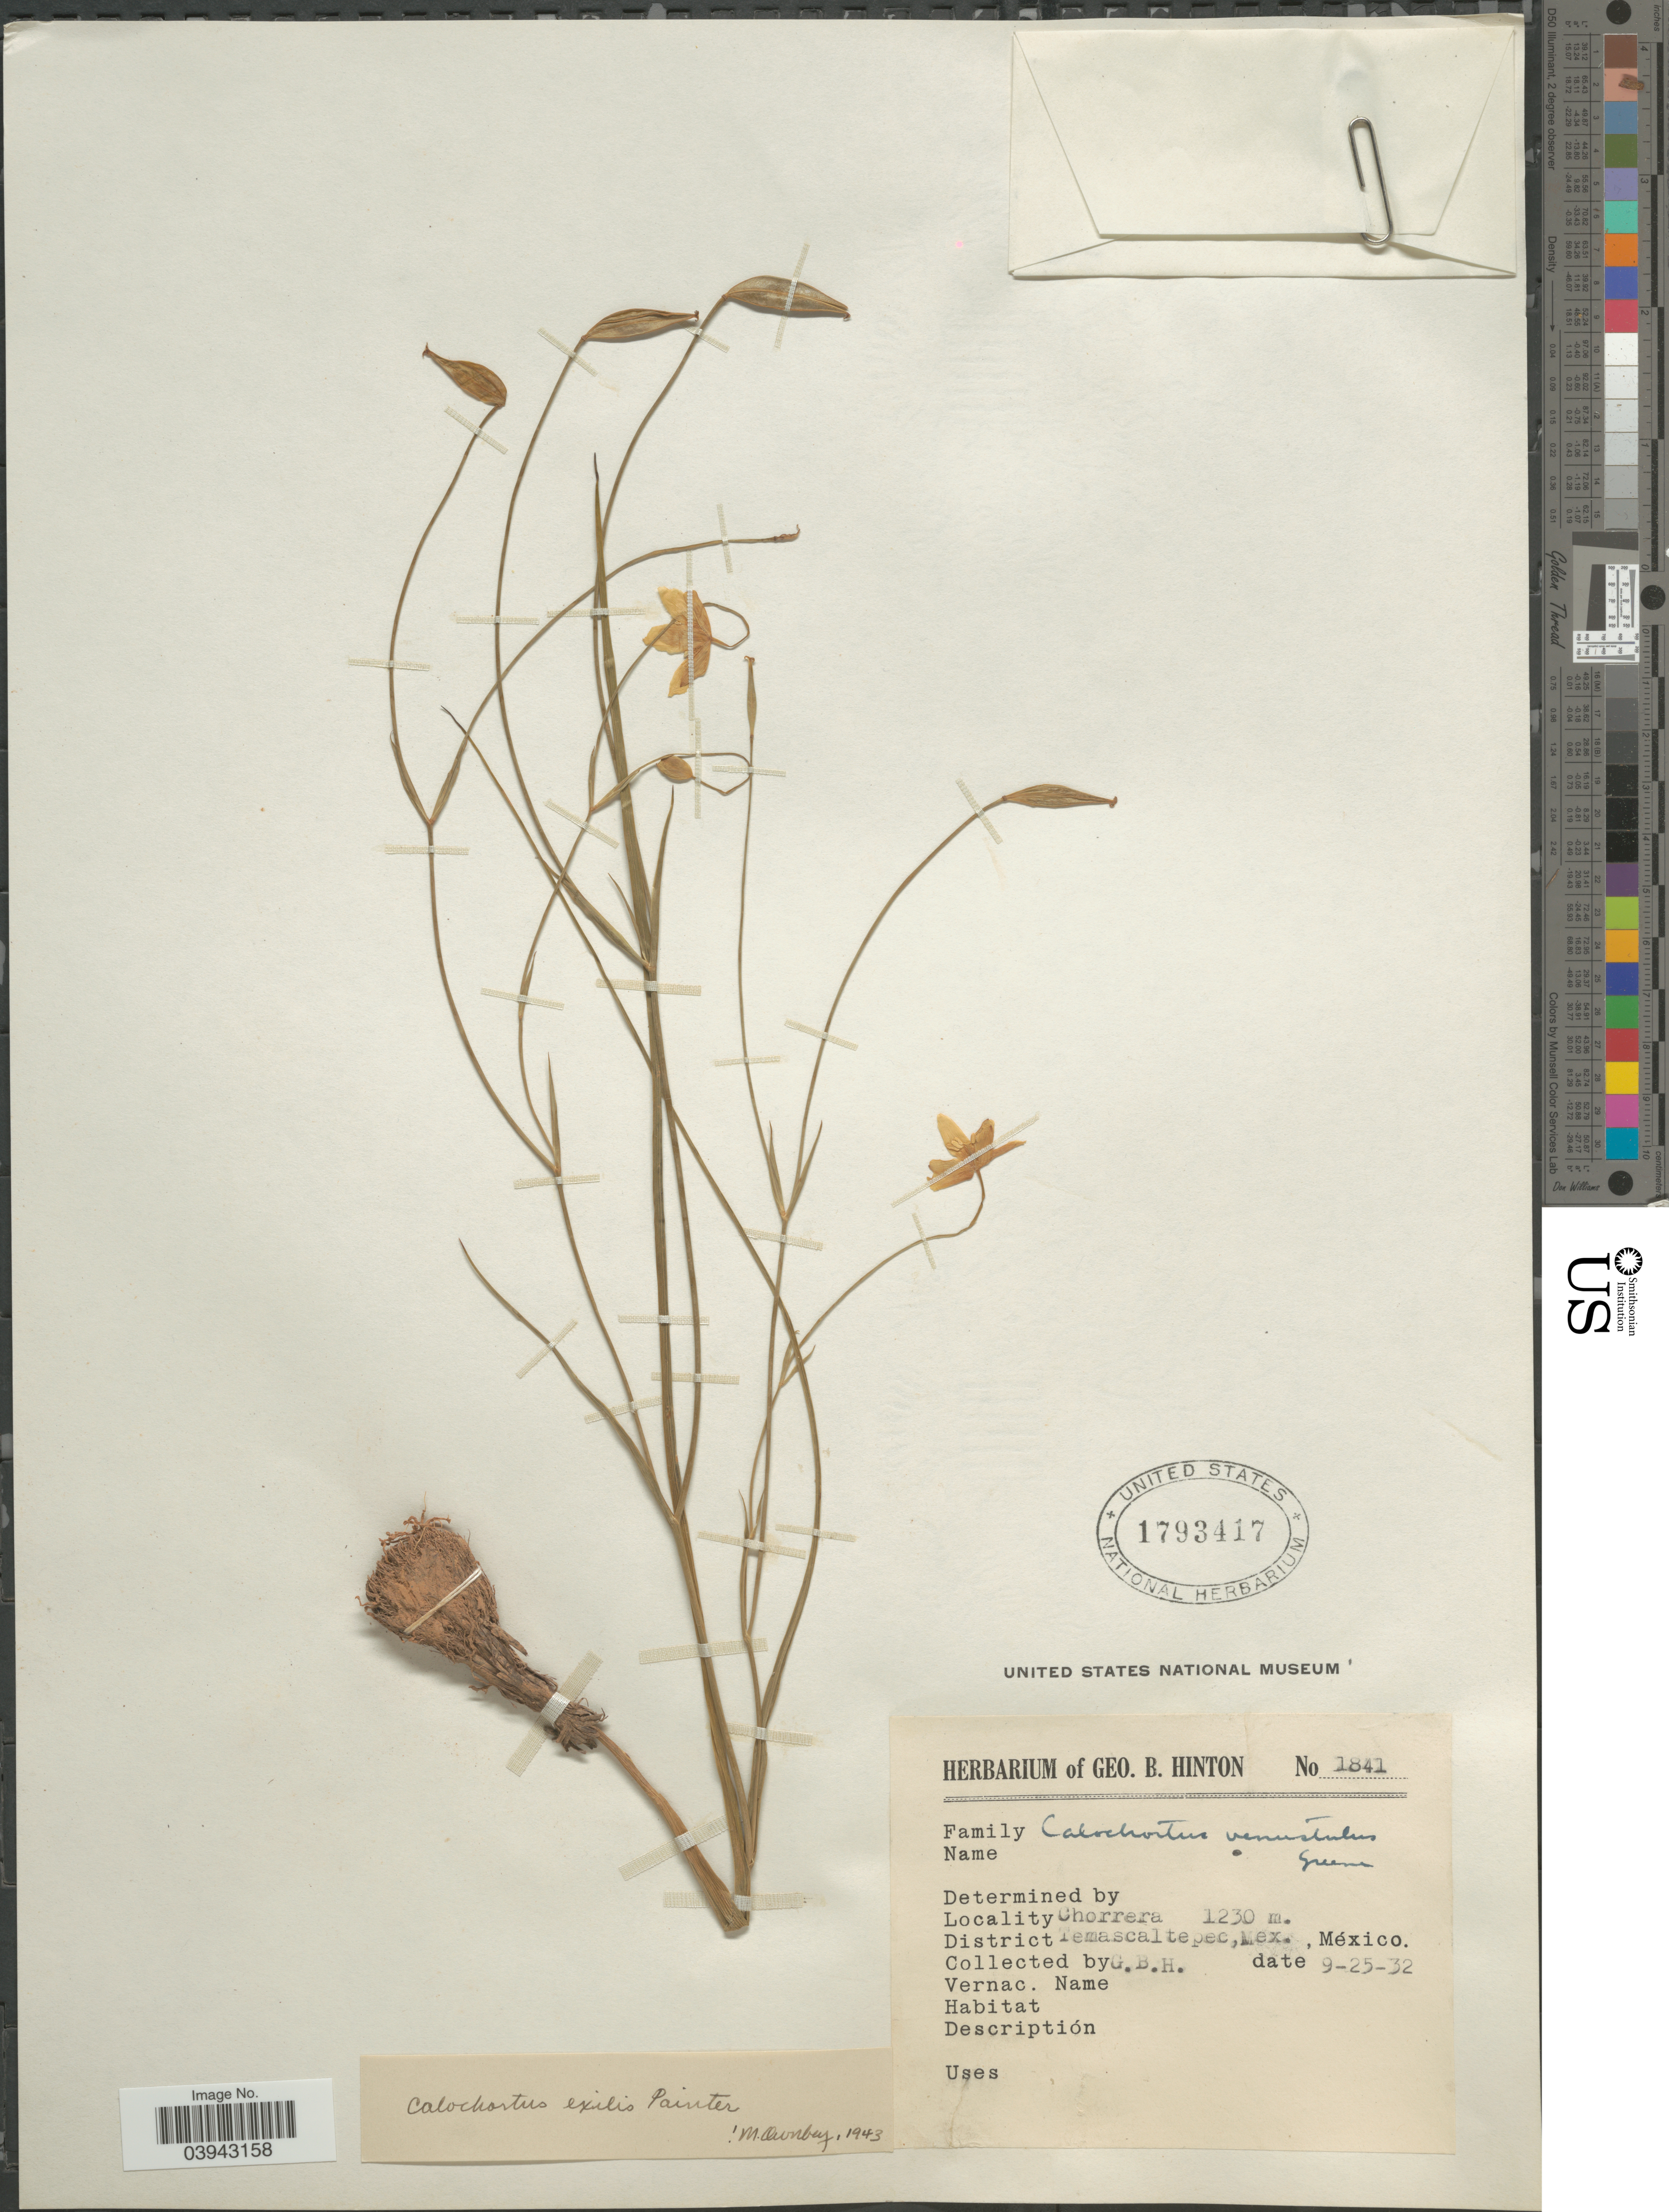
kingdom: Plantae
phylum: Tracheophyta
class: Liliopsida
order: Liliales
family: Liliaceae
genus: Calochortus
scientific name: Calochortus exilis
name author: J.H. Painter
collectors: G. B. Hinton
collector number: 1841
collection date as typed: Transcribed d/m/y: 25/9/32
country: Mexico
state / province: México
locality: Chorrera. District Temascaltepec.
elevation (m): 1230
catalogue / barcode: US 1793417